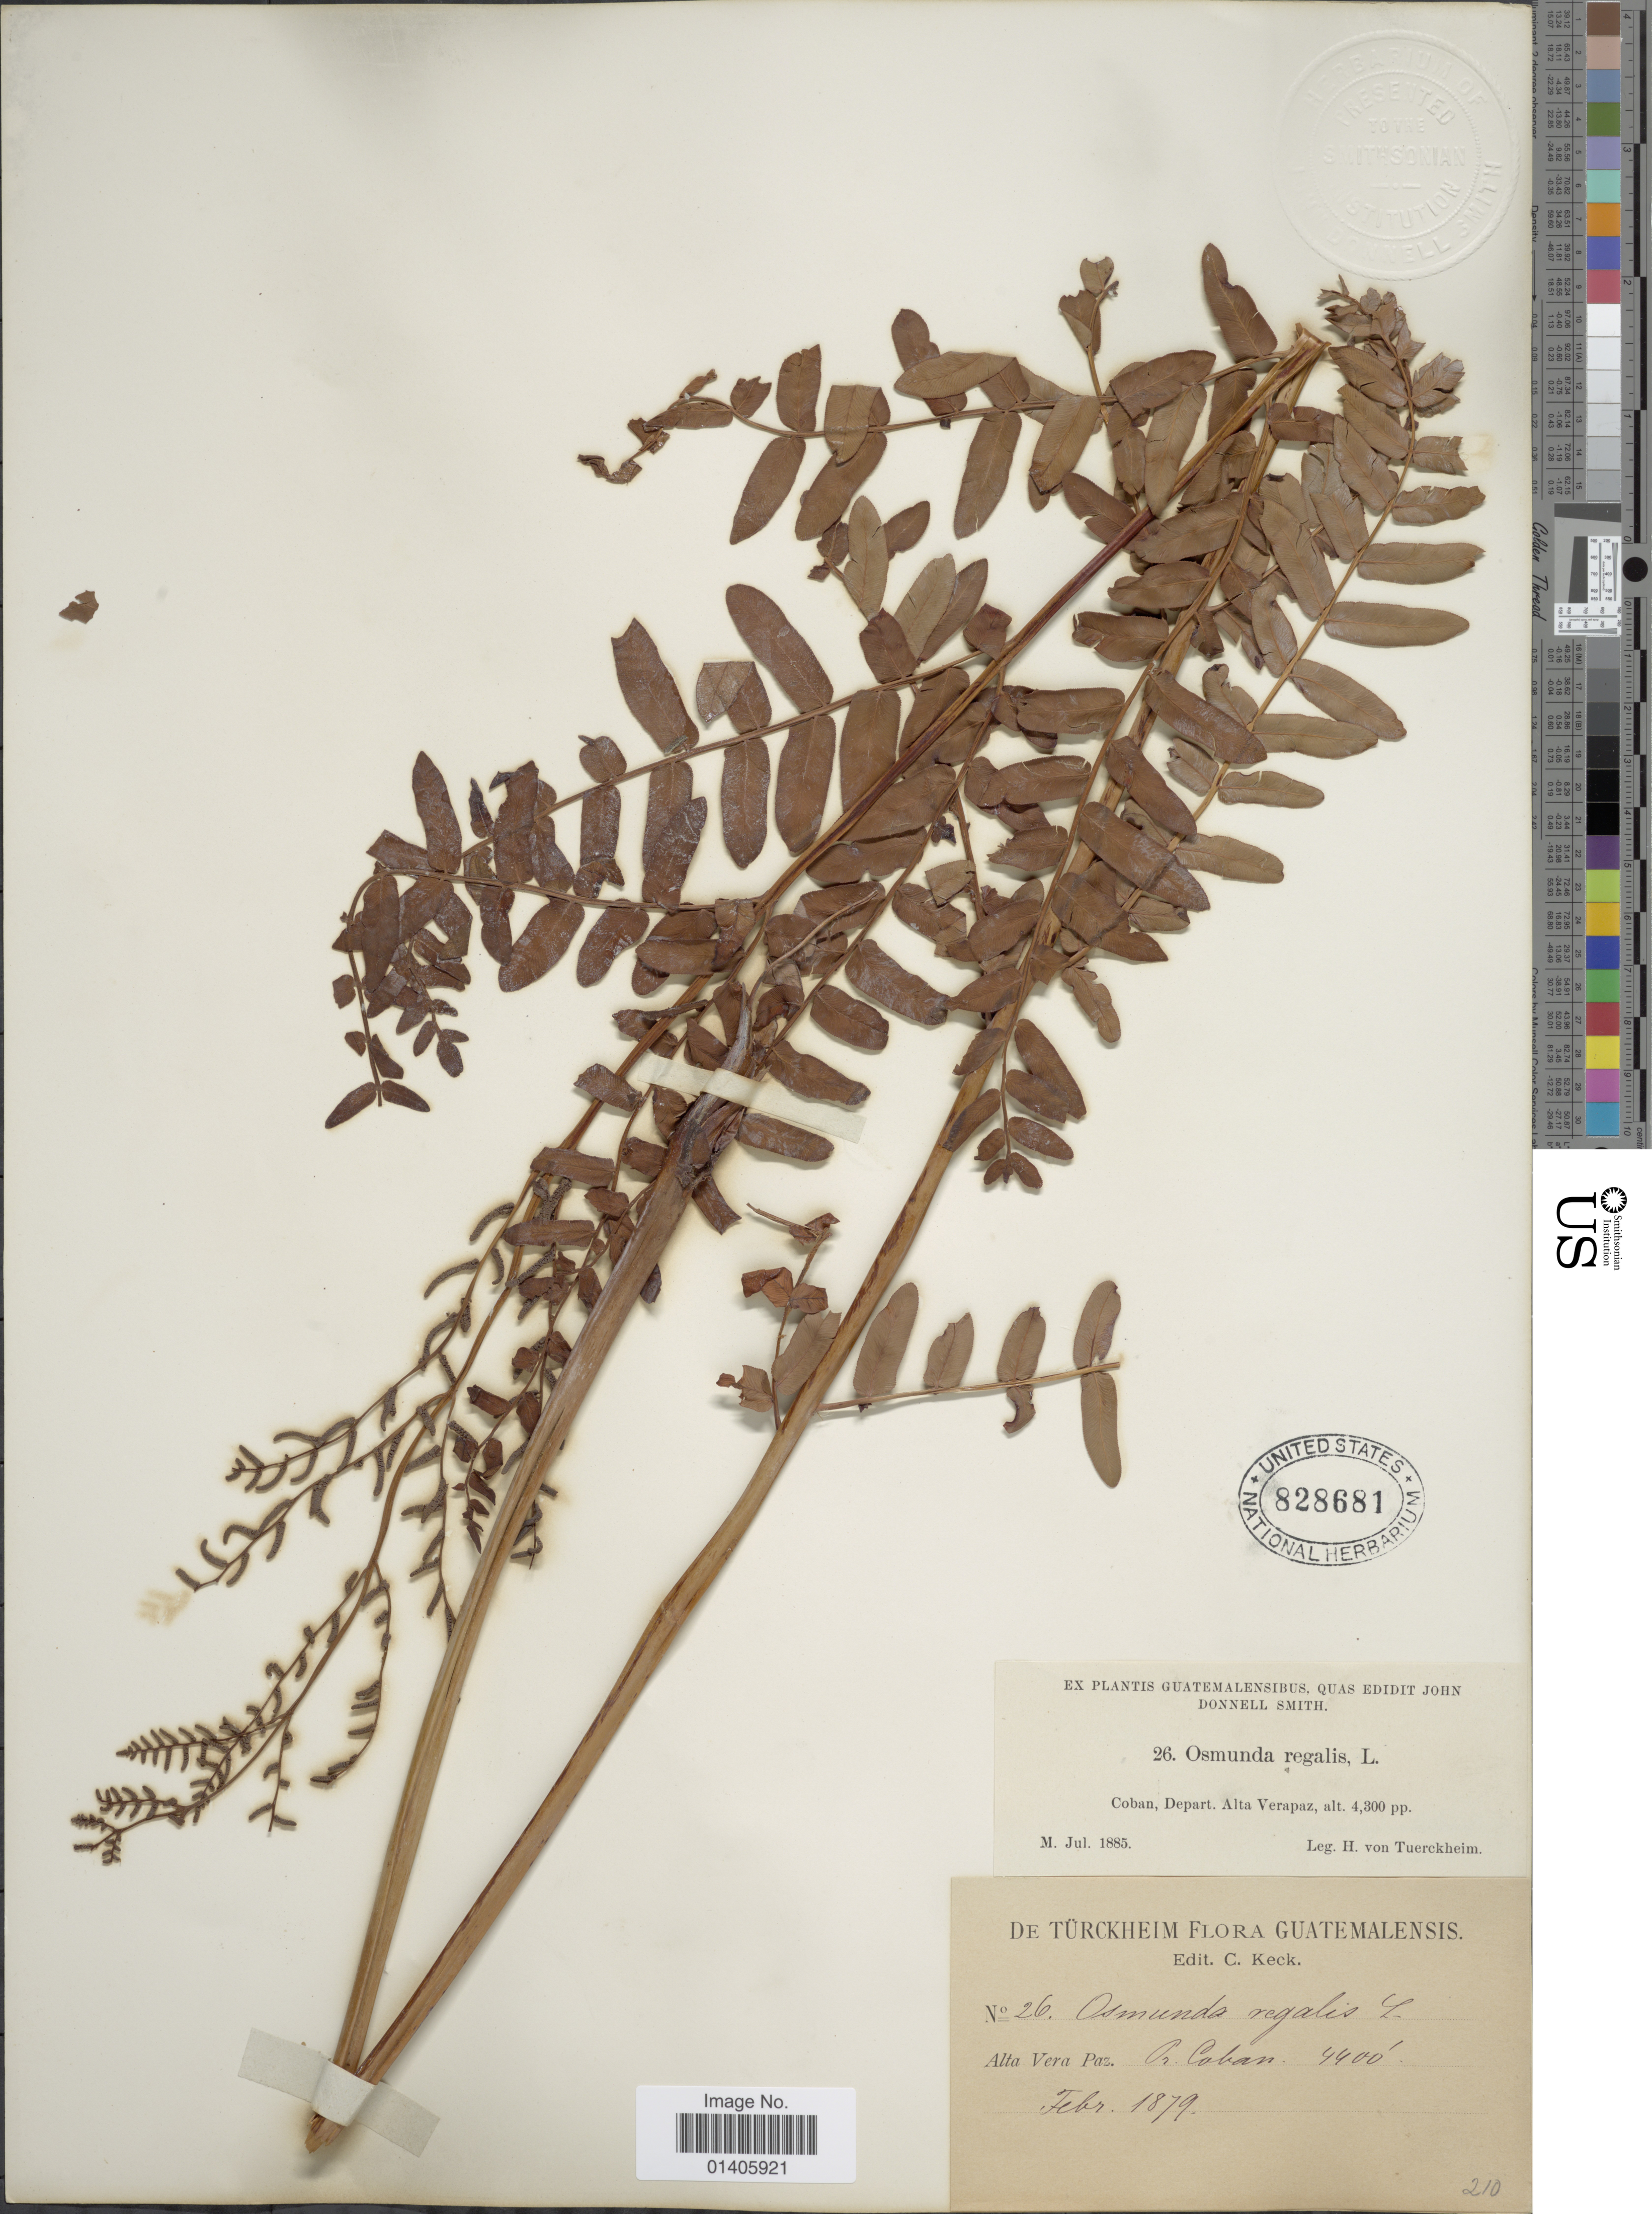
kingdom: Plantae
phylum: Tracheophyta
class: Polypodiopsida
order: Osmundales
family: Osmundaceae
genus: Osmunda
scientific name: Osmunda regalis var. spectabilis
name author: (Willd.) A. Gray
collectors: H. von Türckheim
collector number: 26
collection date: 1885-07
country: Guatemala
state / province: Alta Verapaz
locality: Coban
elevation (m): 1311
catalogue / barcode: US 828681